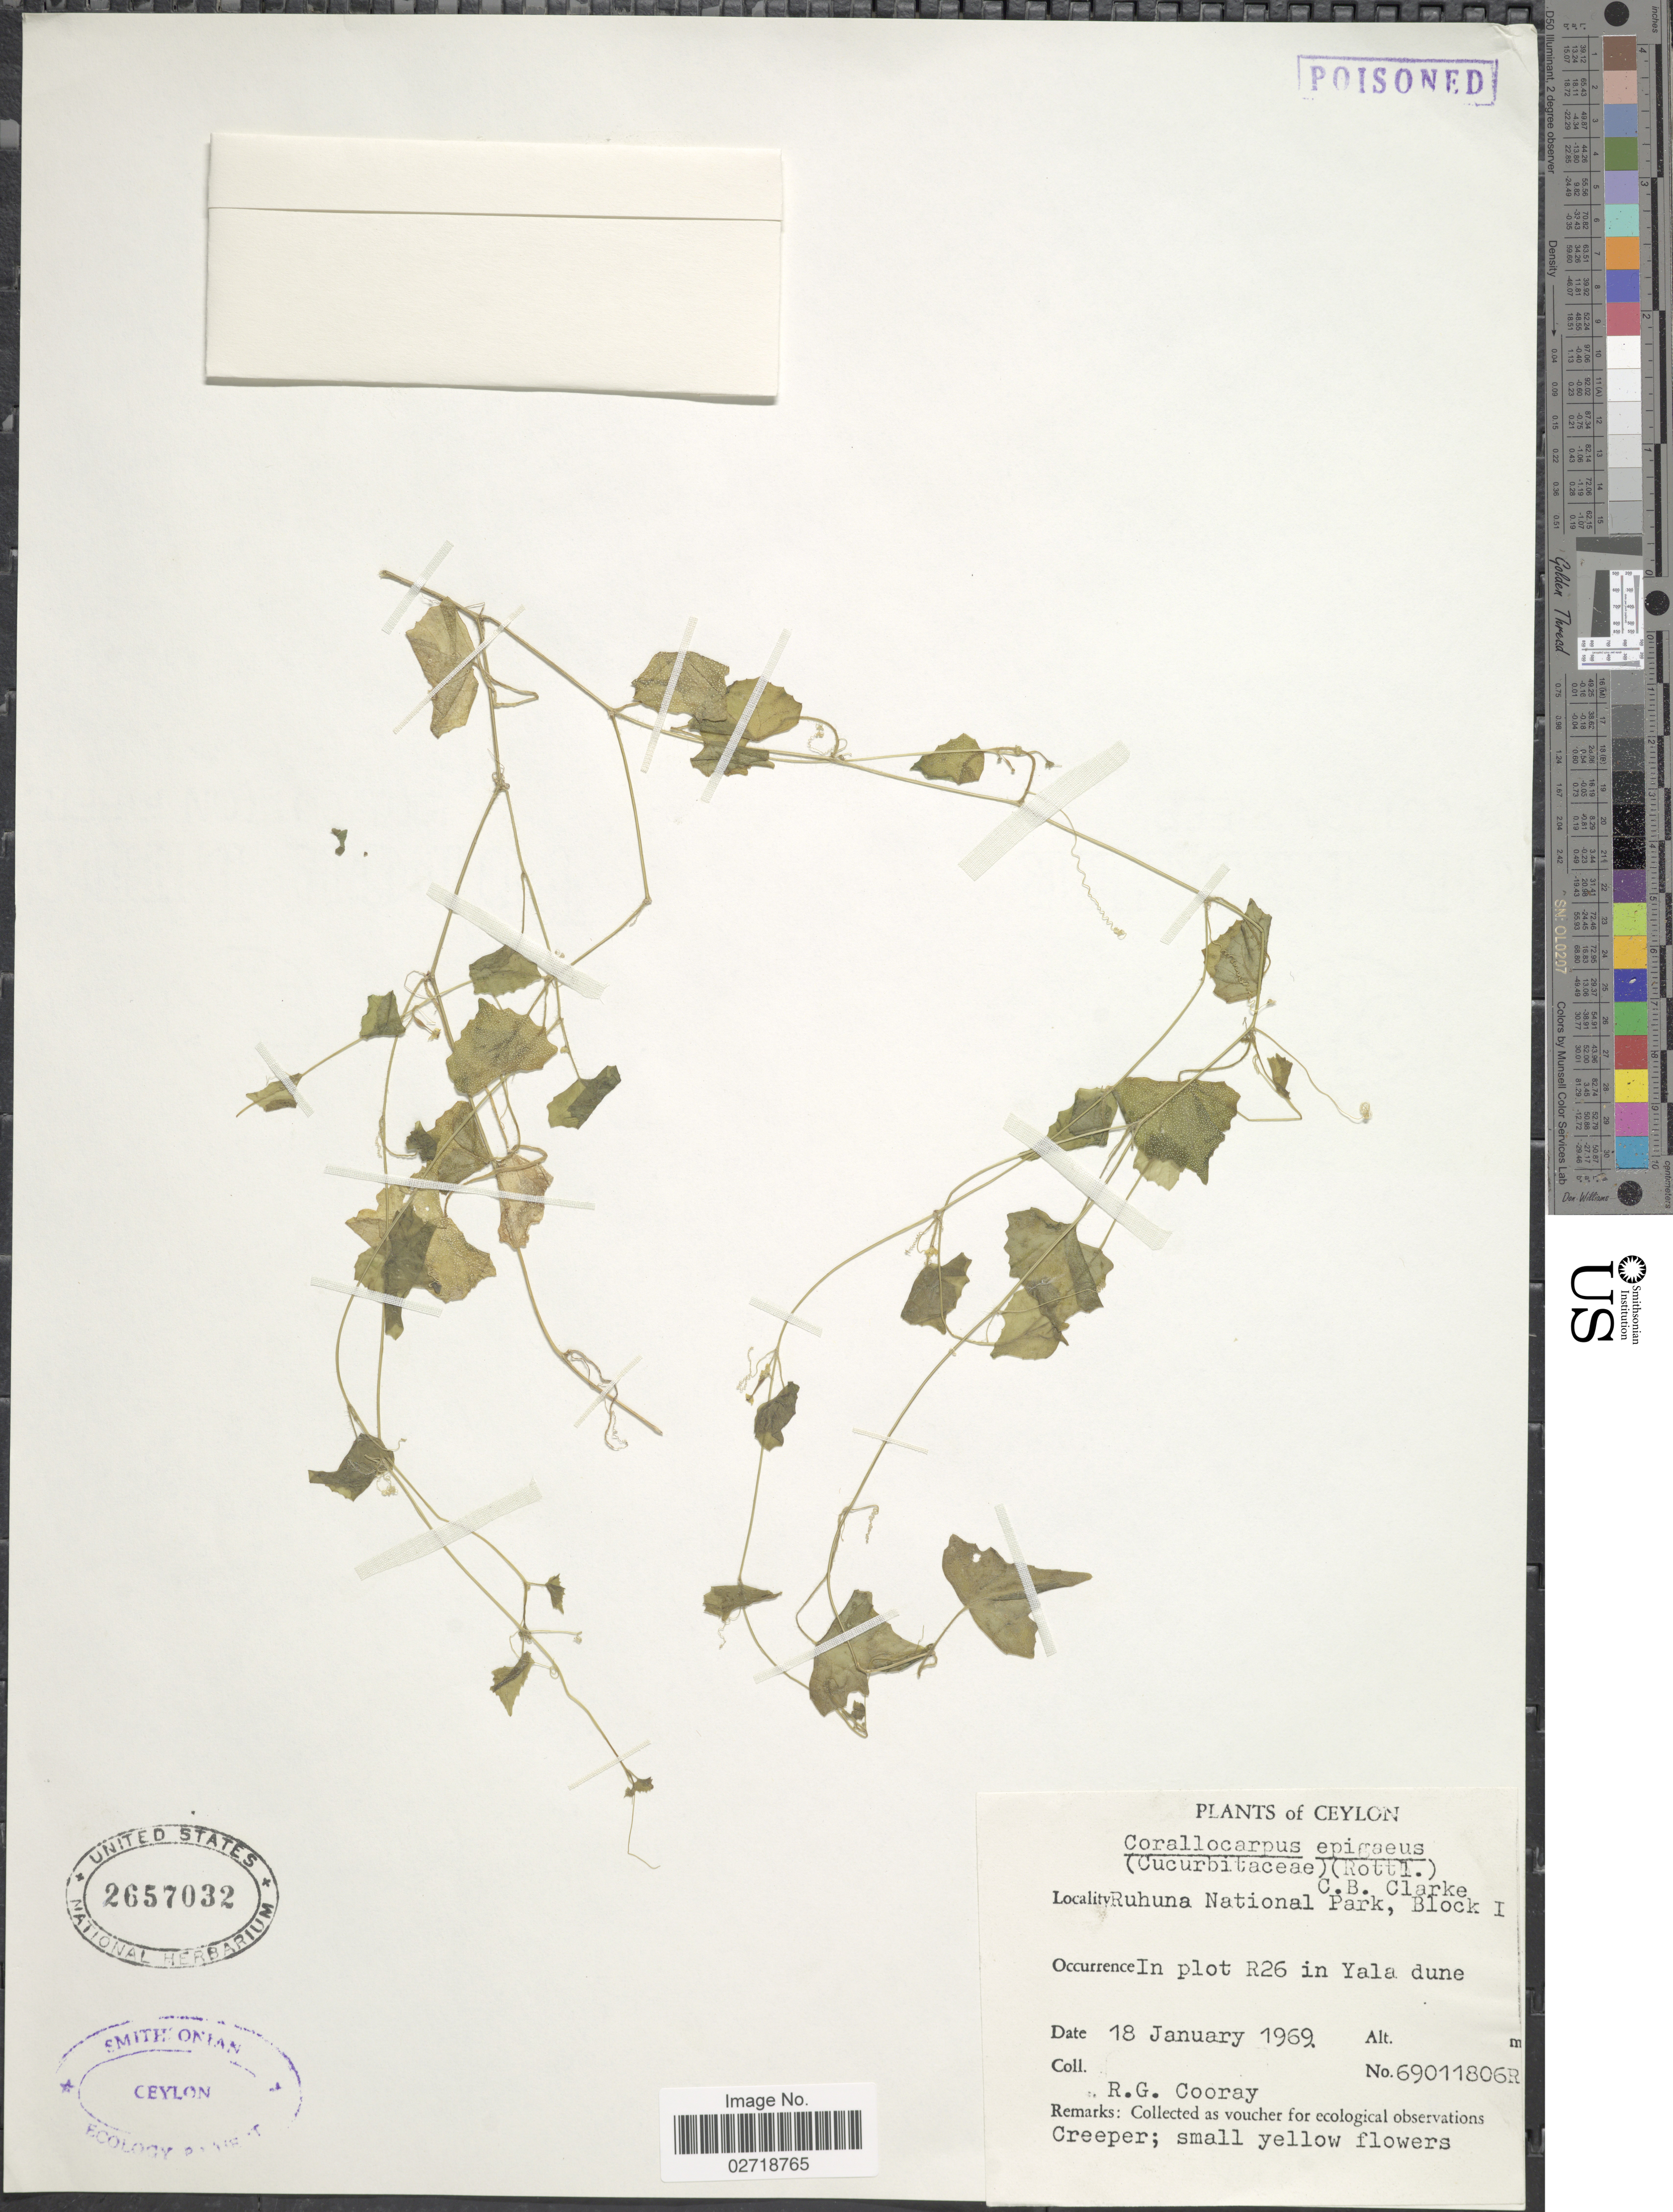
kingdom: Plantae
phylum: Tracheophyta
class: Magnoliopsida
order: Cucurbitales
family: Cucurbitaceae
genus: Corallocarpus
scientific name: Corallocarpus epigaeus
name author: (Rottler) Hook. f.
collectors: R. Cooray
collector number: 69011806R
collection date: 1969-11-18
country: Sri Lanka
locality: Ceylon. Ruhuna National Park, Block I. In plot R26 in Yala dune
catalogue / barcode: US 2657032